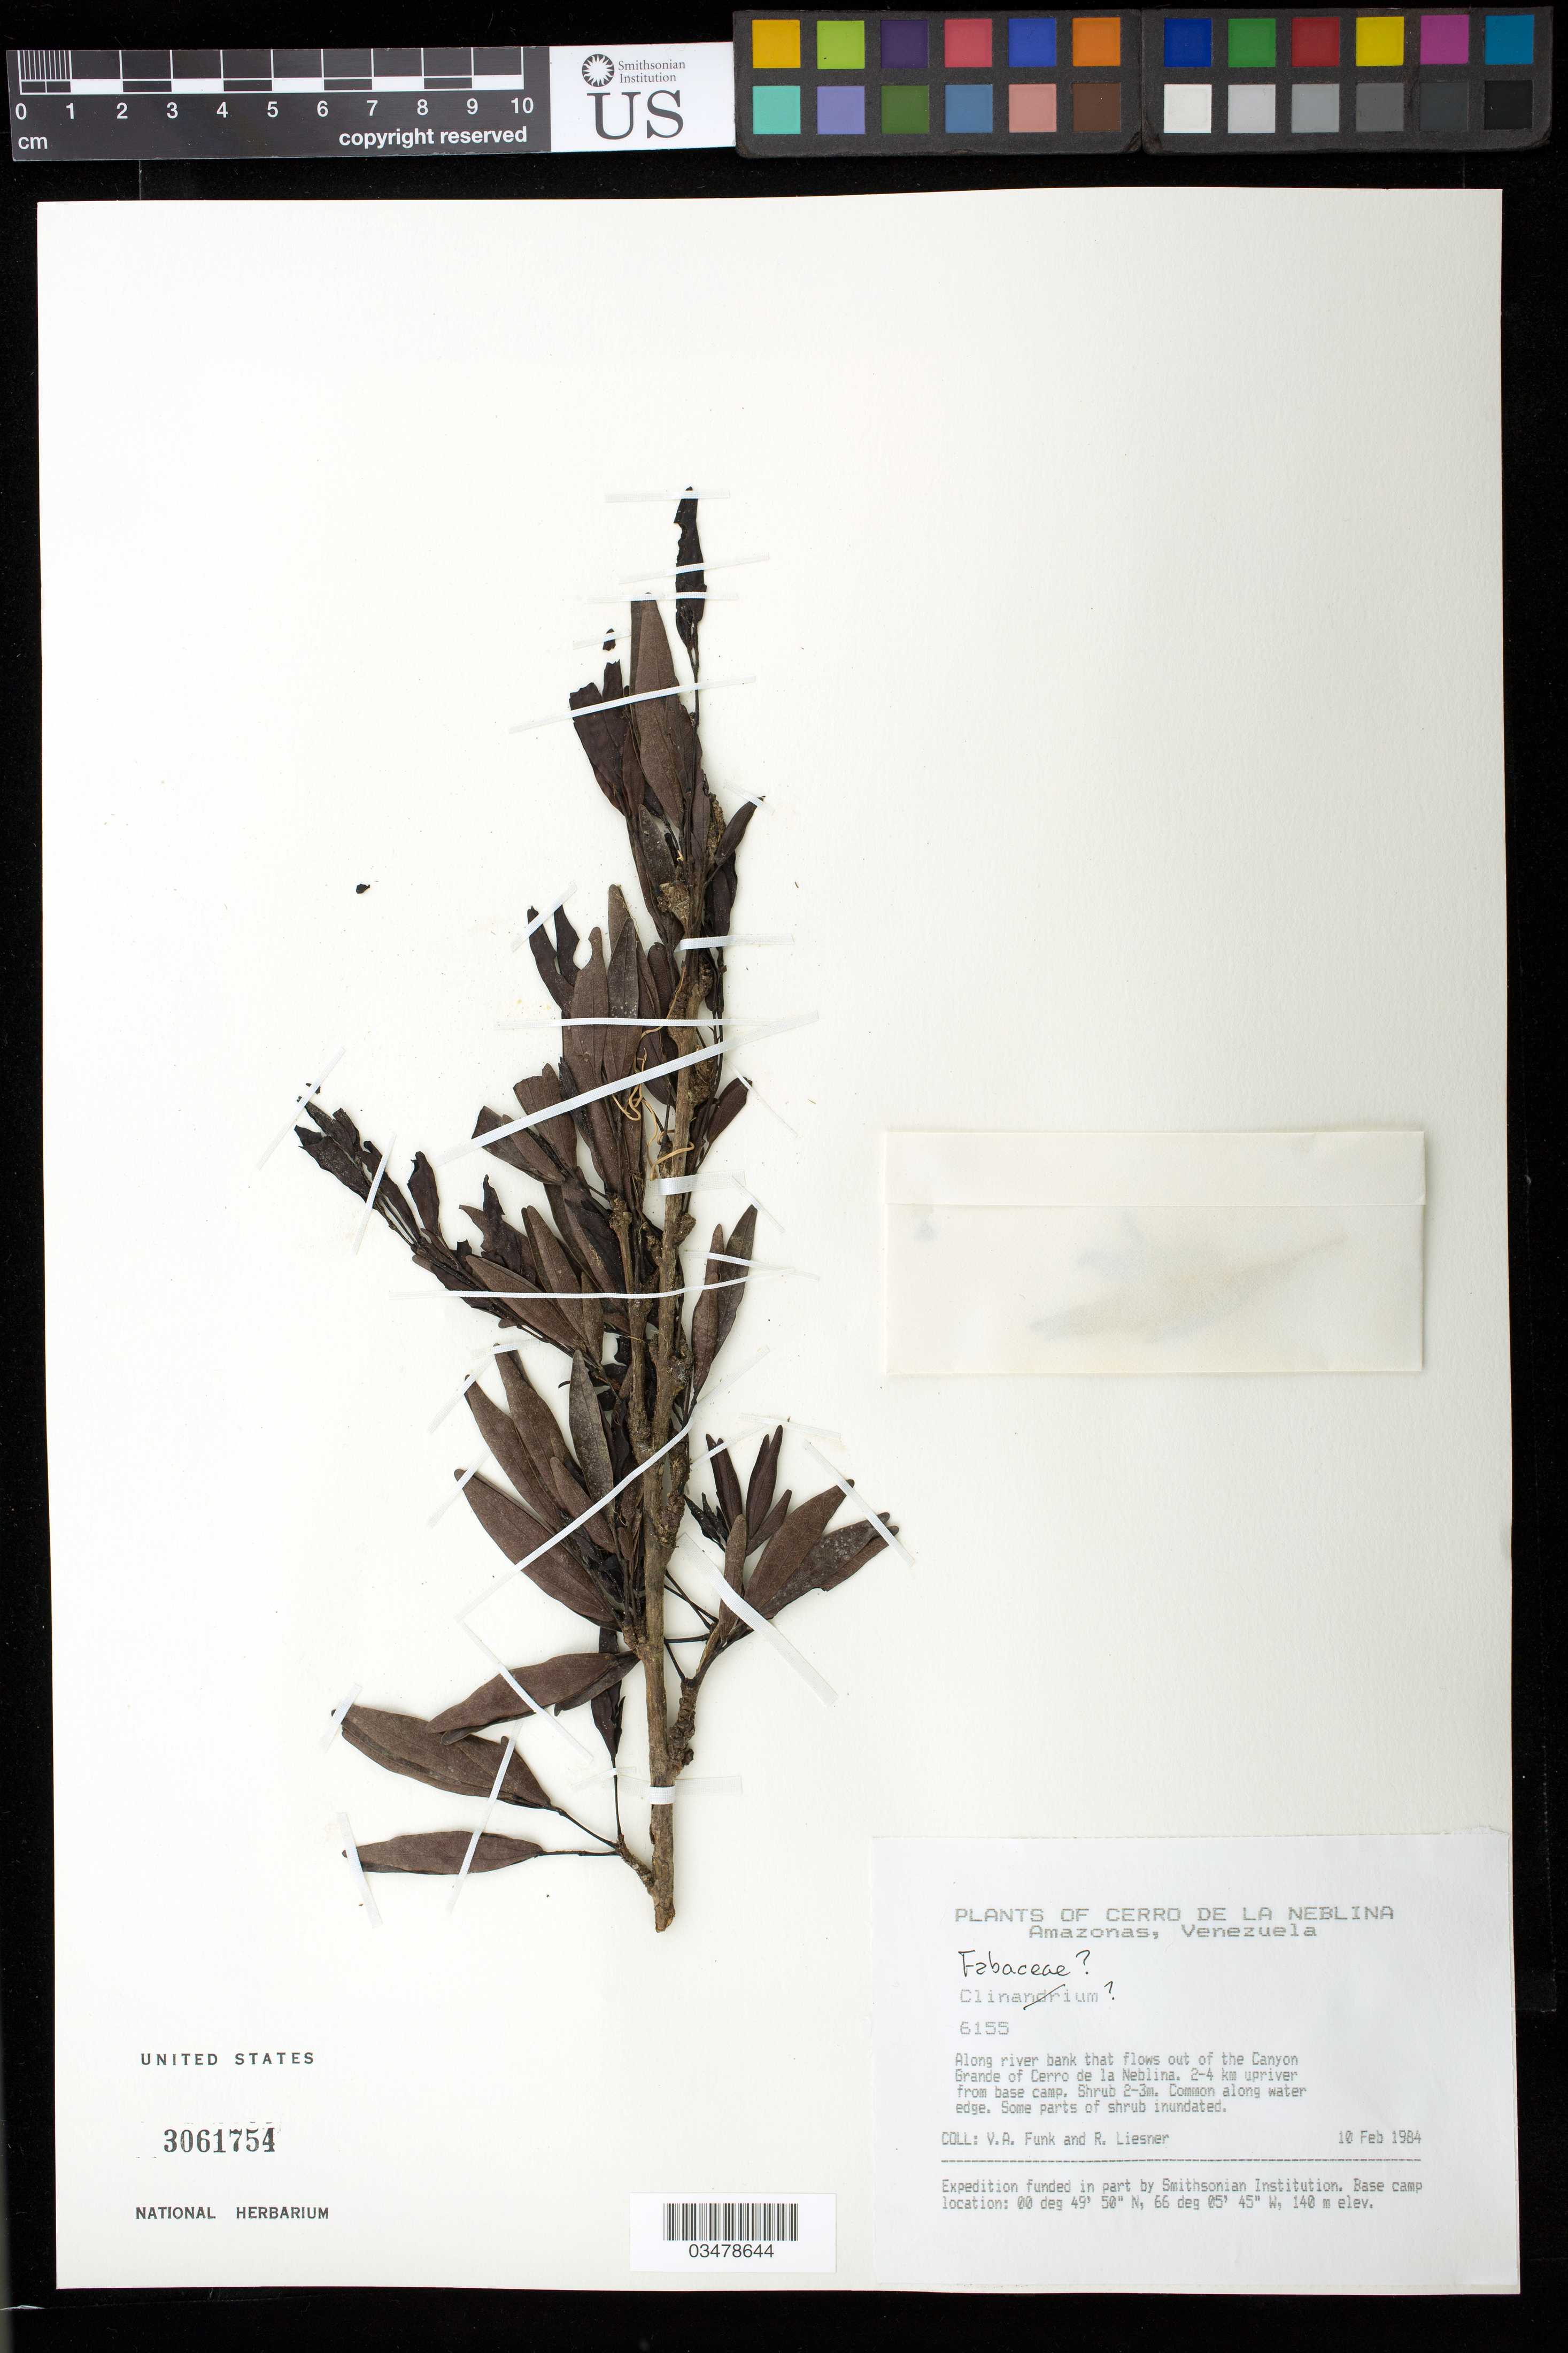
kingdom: Plantae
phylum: Tracheophyta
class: Magnoliopsida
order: Fabales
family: Fabaceae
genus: Calliandra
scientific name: Calliandra sp.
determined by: Trujillo, A. M.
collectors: V. Funk & R. L. Liesner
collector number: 6155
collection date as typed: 10 Feb 1984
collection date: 1984-02-10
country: Venezuela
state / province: Amazonas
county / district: Río Negro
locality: Canyon Grande, Cerro de la Neblina, 2-4 km upriver from base camp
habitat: along water edge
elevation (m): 140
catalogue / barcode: US 3061754